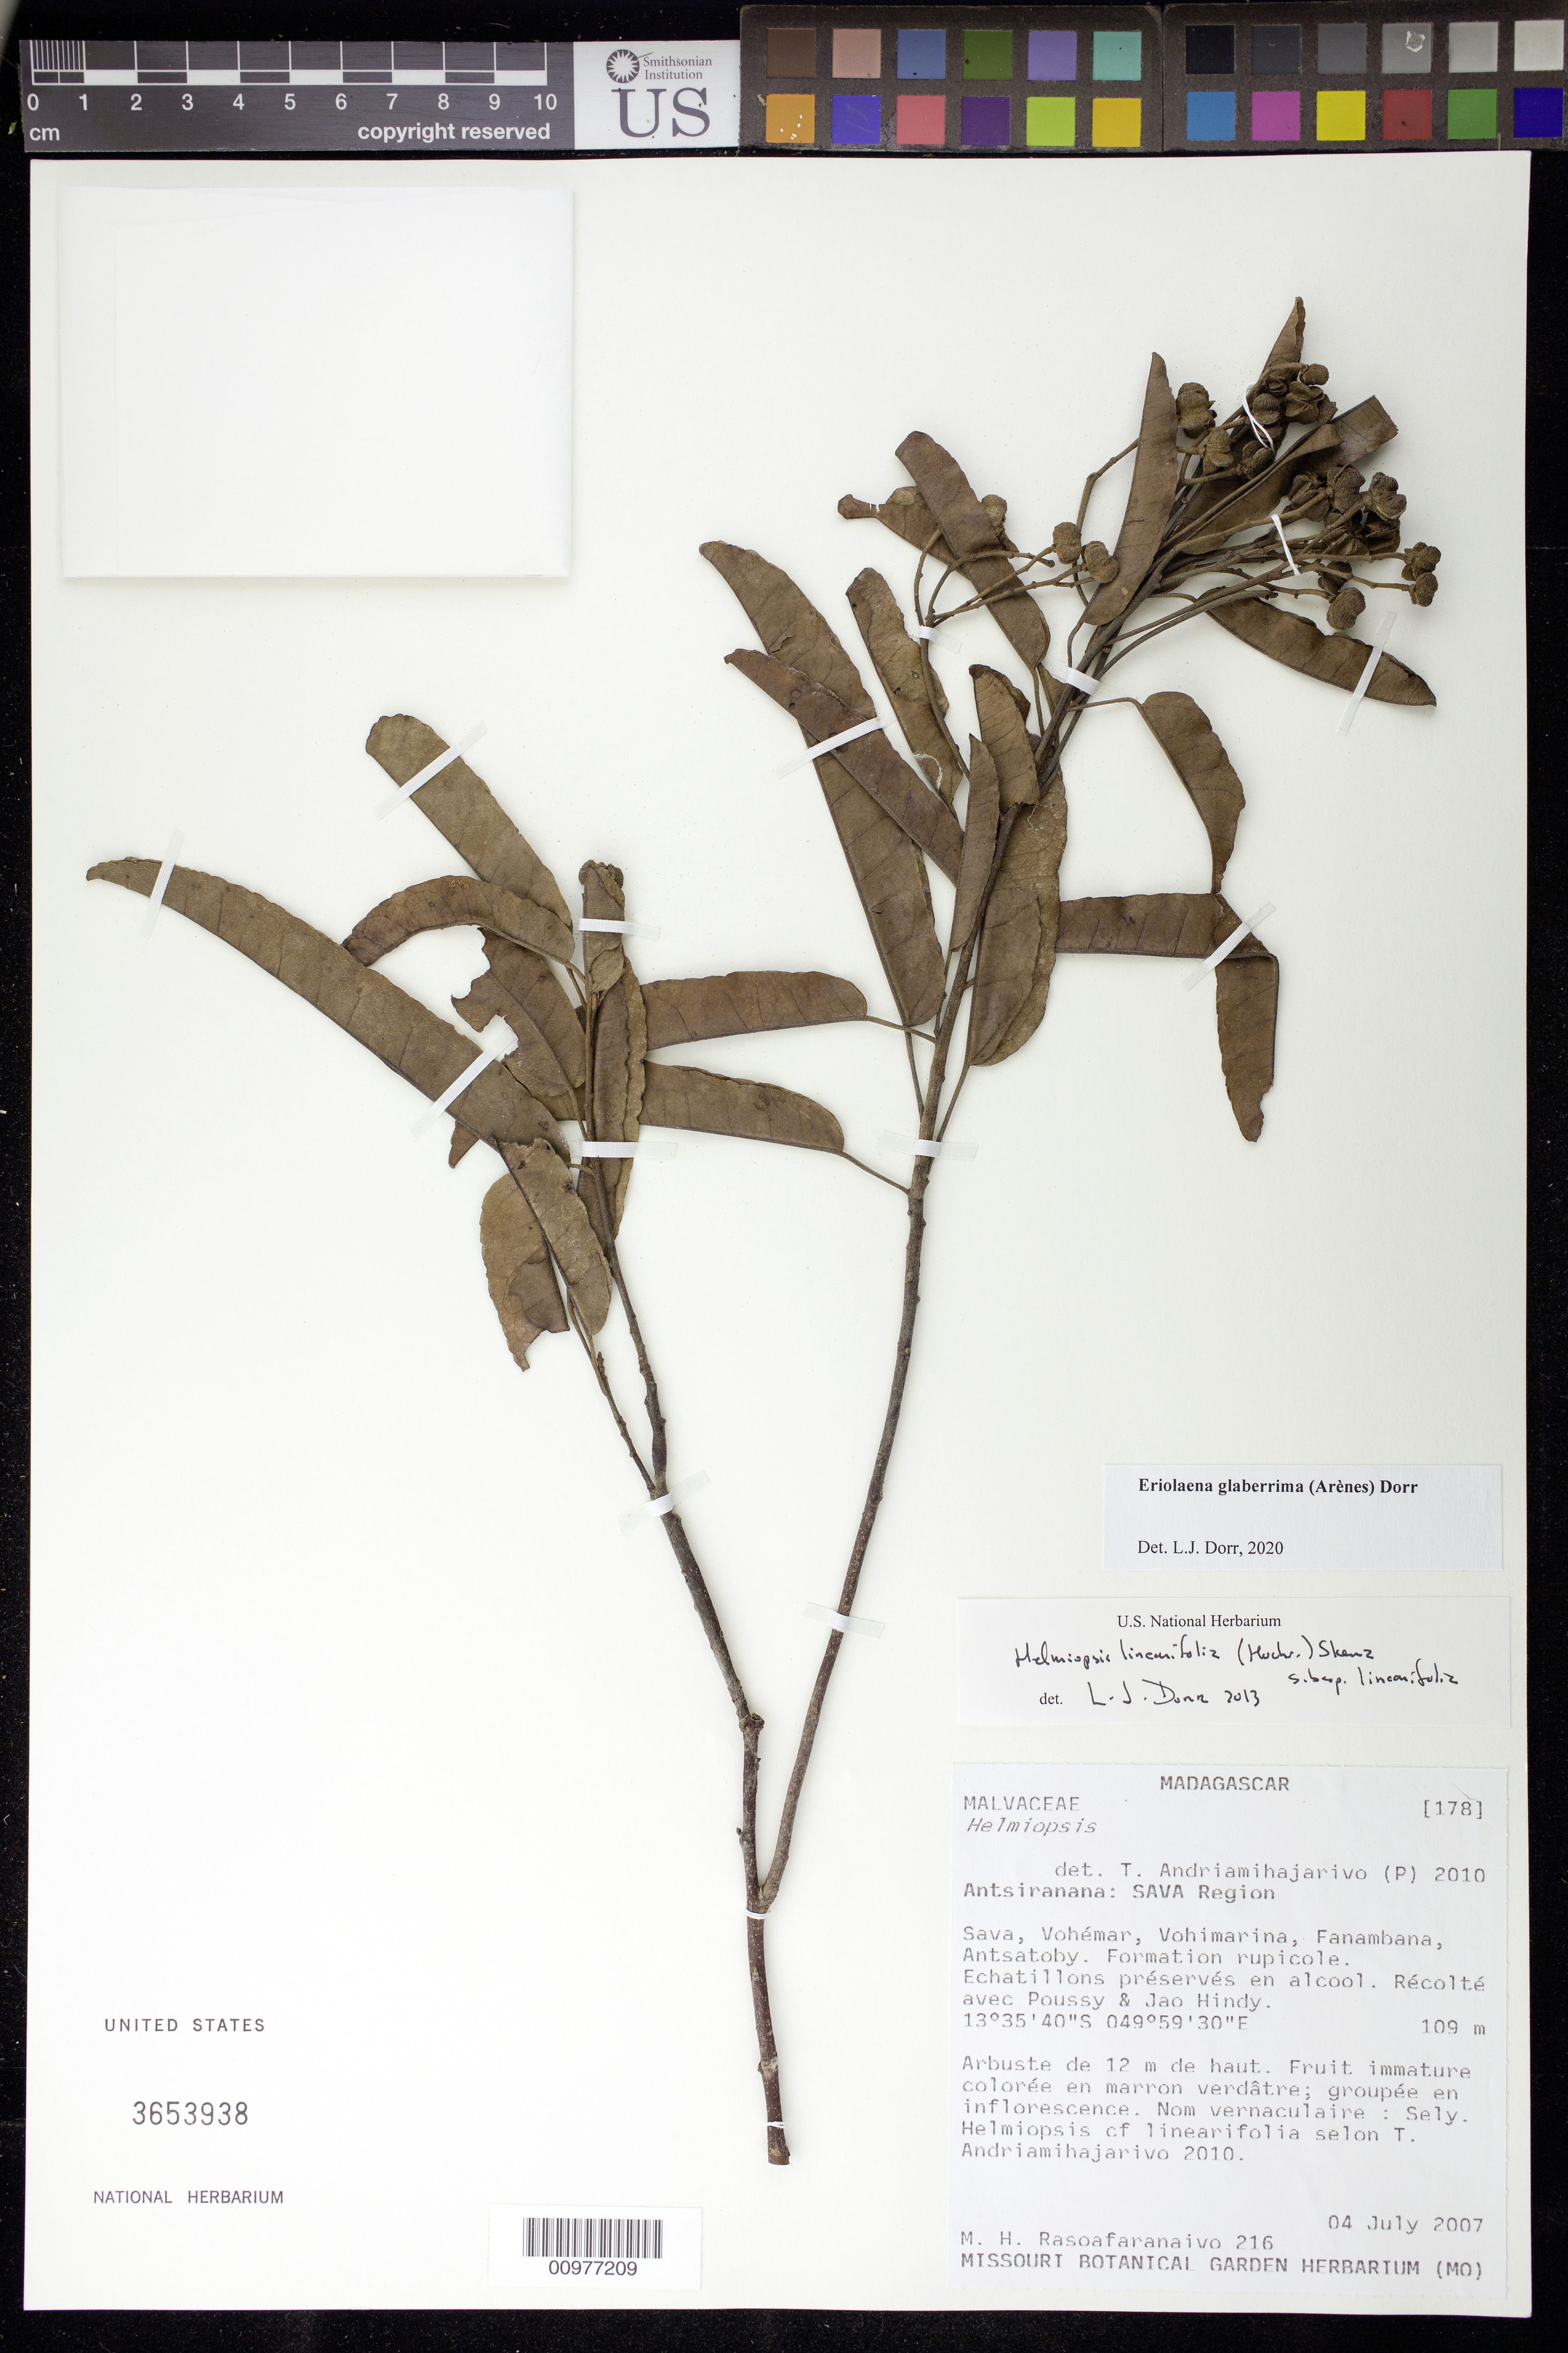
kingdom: Plantae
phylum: Tracheophyta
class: Magnoliopsida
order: Malvales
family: Malvaceae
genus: Eriolaena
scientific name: Eriolaena glaberrima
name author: (Arènes) Dorr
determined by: Dorr, L. J., (BOT), Smithsonian Institution - National Museum of Natural History (UNITED STATES)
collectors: M. Rasoafaranaivo et al.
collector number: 216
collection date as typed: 4 July 2007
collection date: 2007-07-04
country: Madagascar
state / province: Sava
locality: Vohemar, Vohimarina, Fanambana, Antsatoby. Formation rupicole.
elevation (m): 109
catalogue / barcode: US 3653938